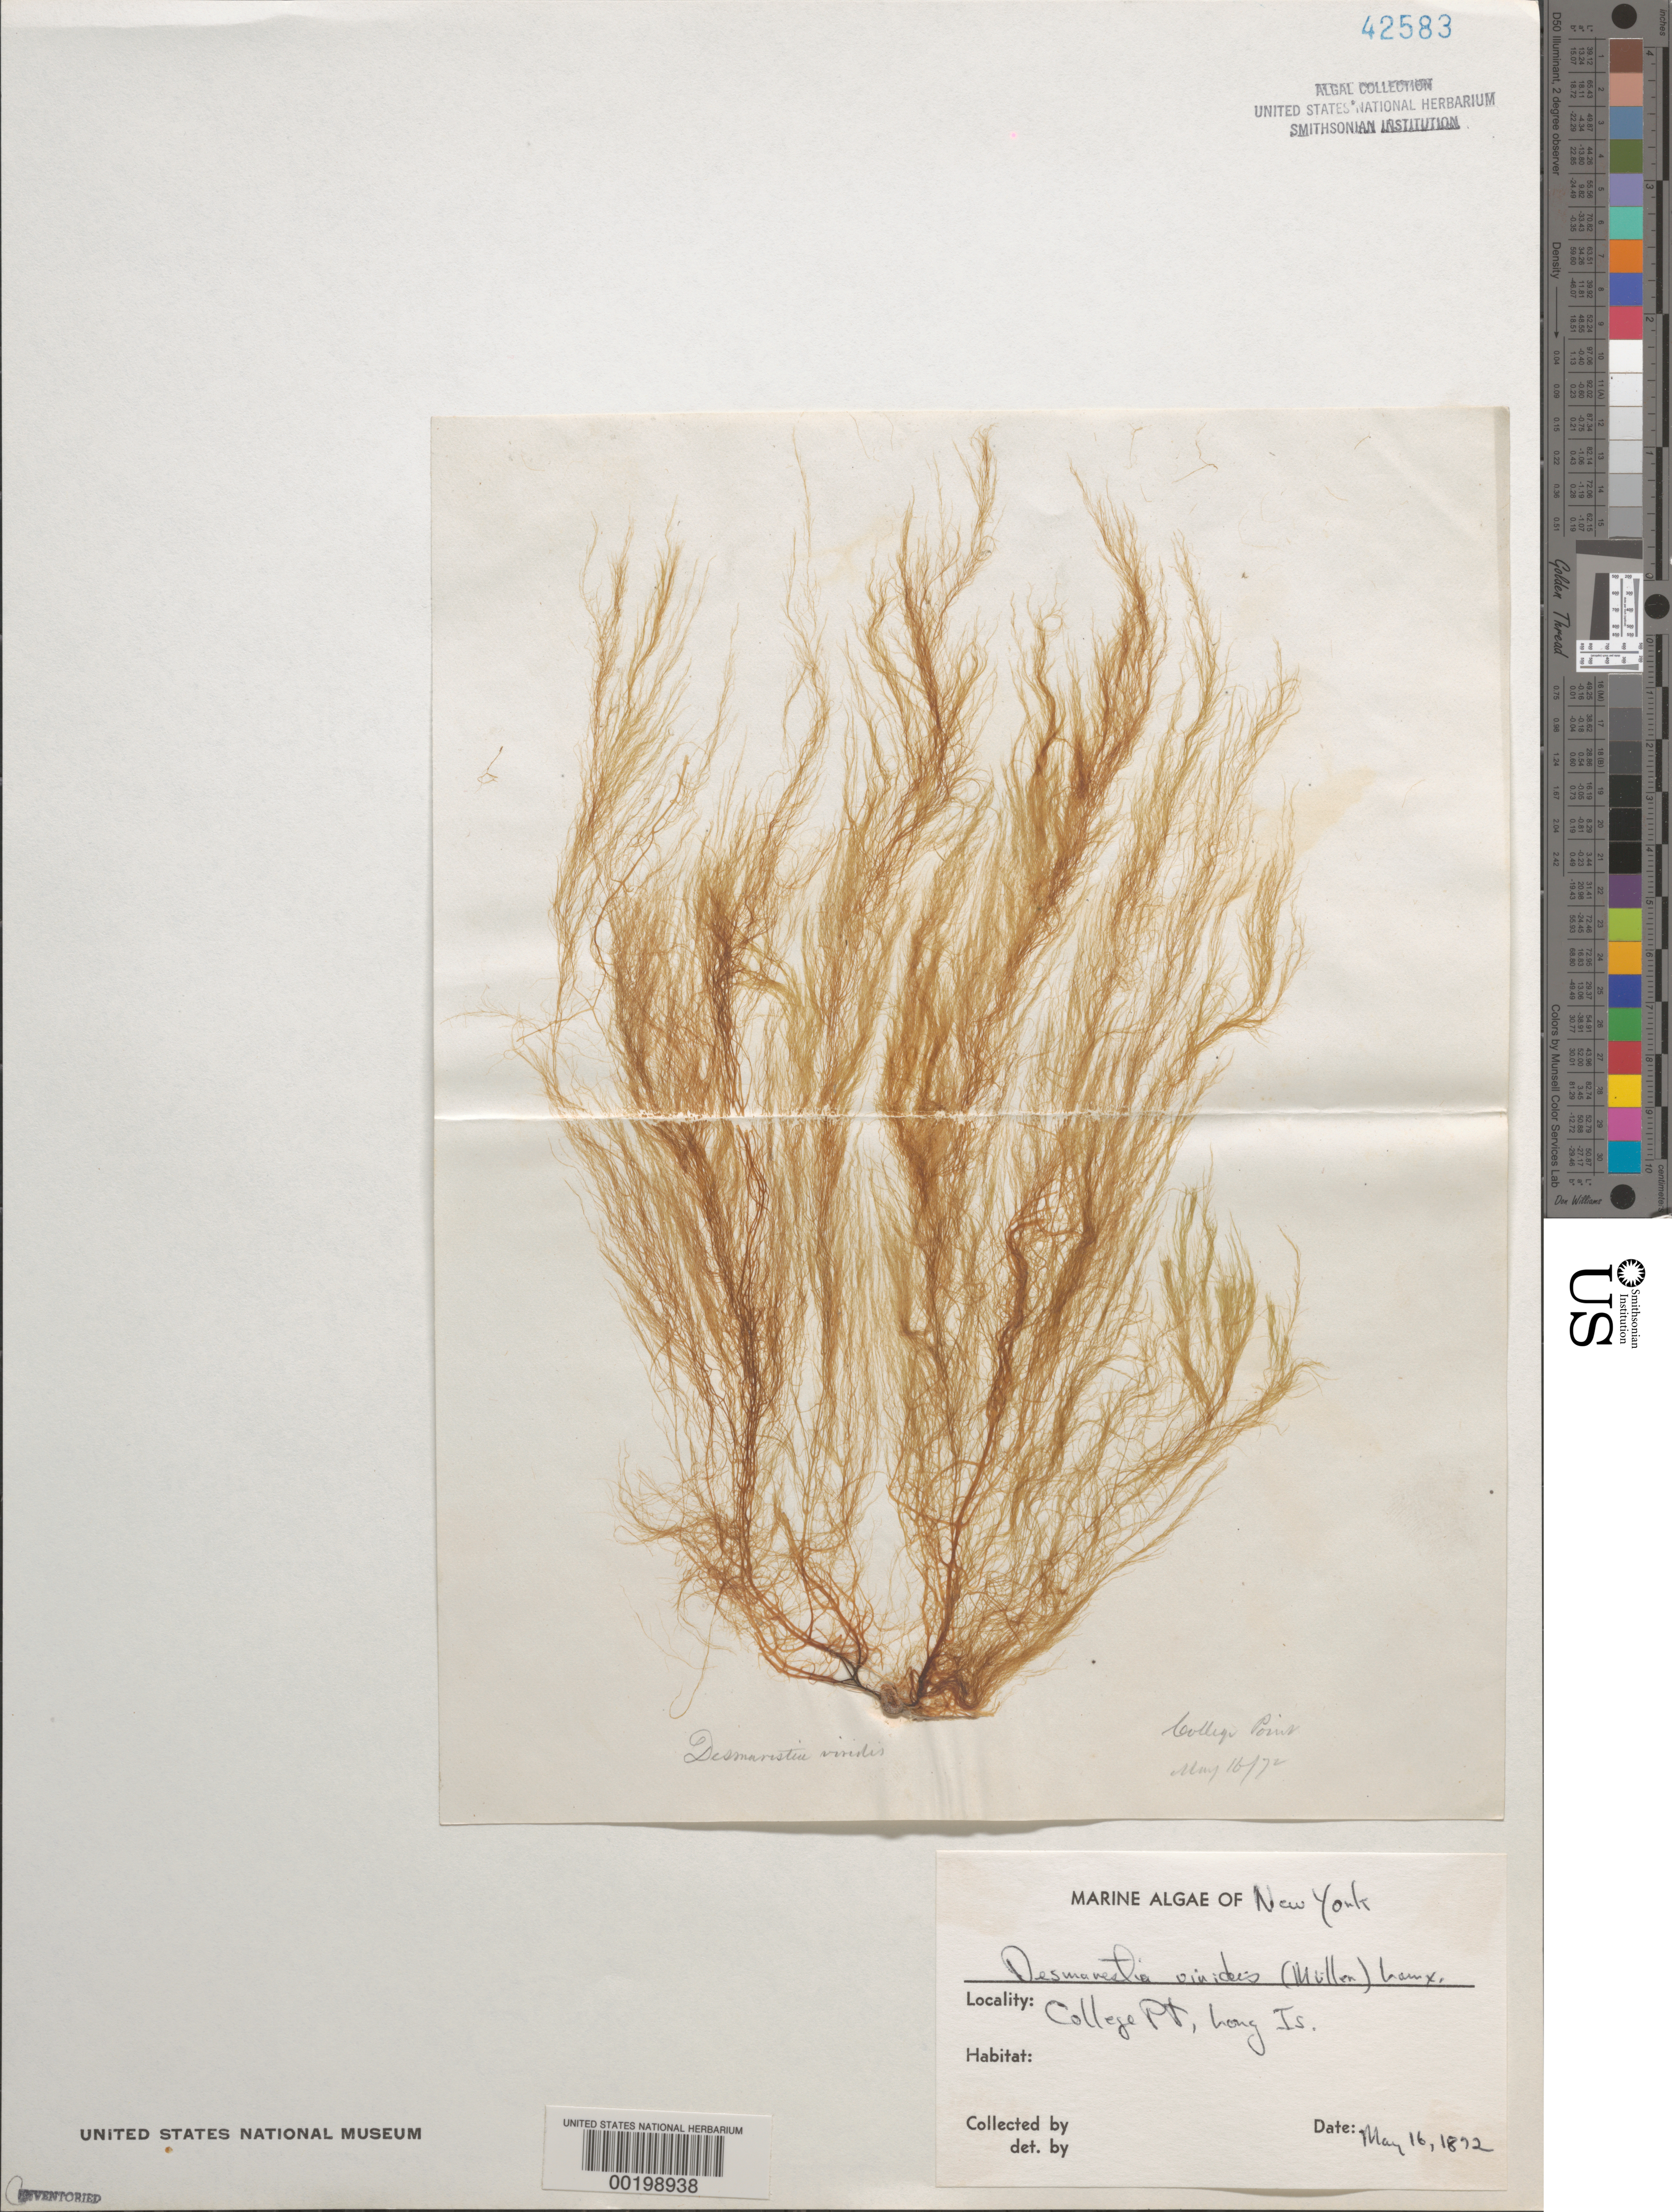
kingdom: Chromista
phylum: Ochrophyta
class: Phaeophyceae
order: Desmarestiales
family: Desmarestiaceae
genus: Desmarestia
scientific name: Desmarestia viridis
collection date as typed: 16 May 1872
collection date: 1872-05-16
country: United States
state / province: New York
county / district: Queens County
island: Long Island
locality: College Point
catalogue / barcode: US 42583